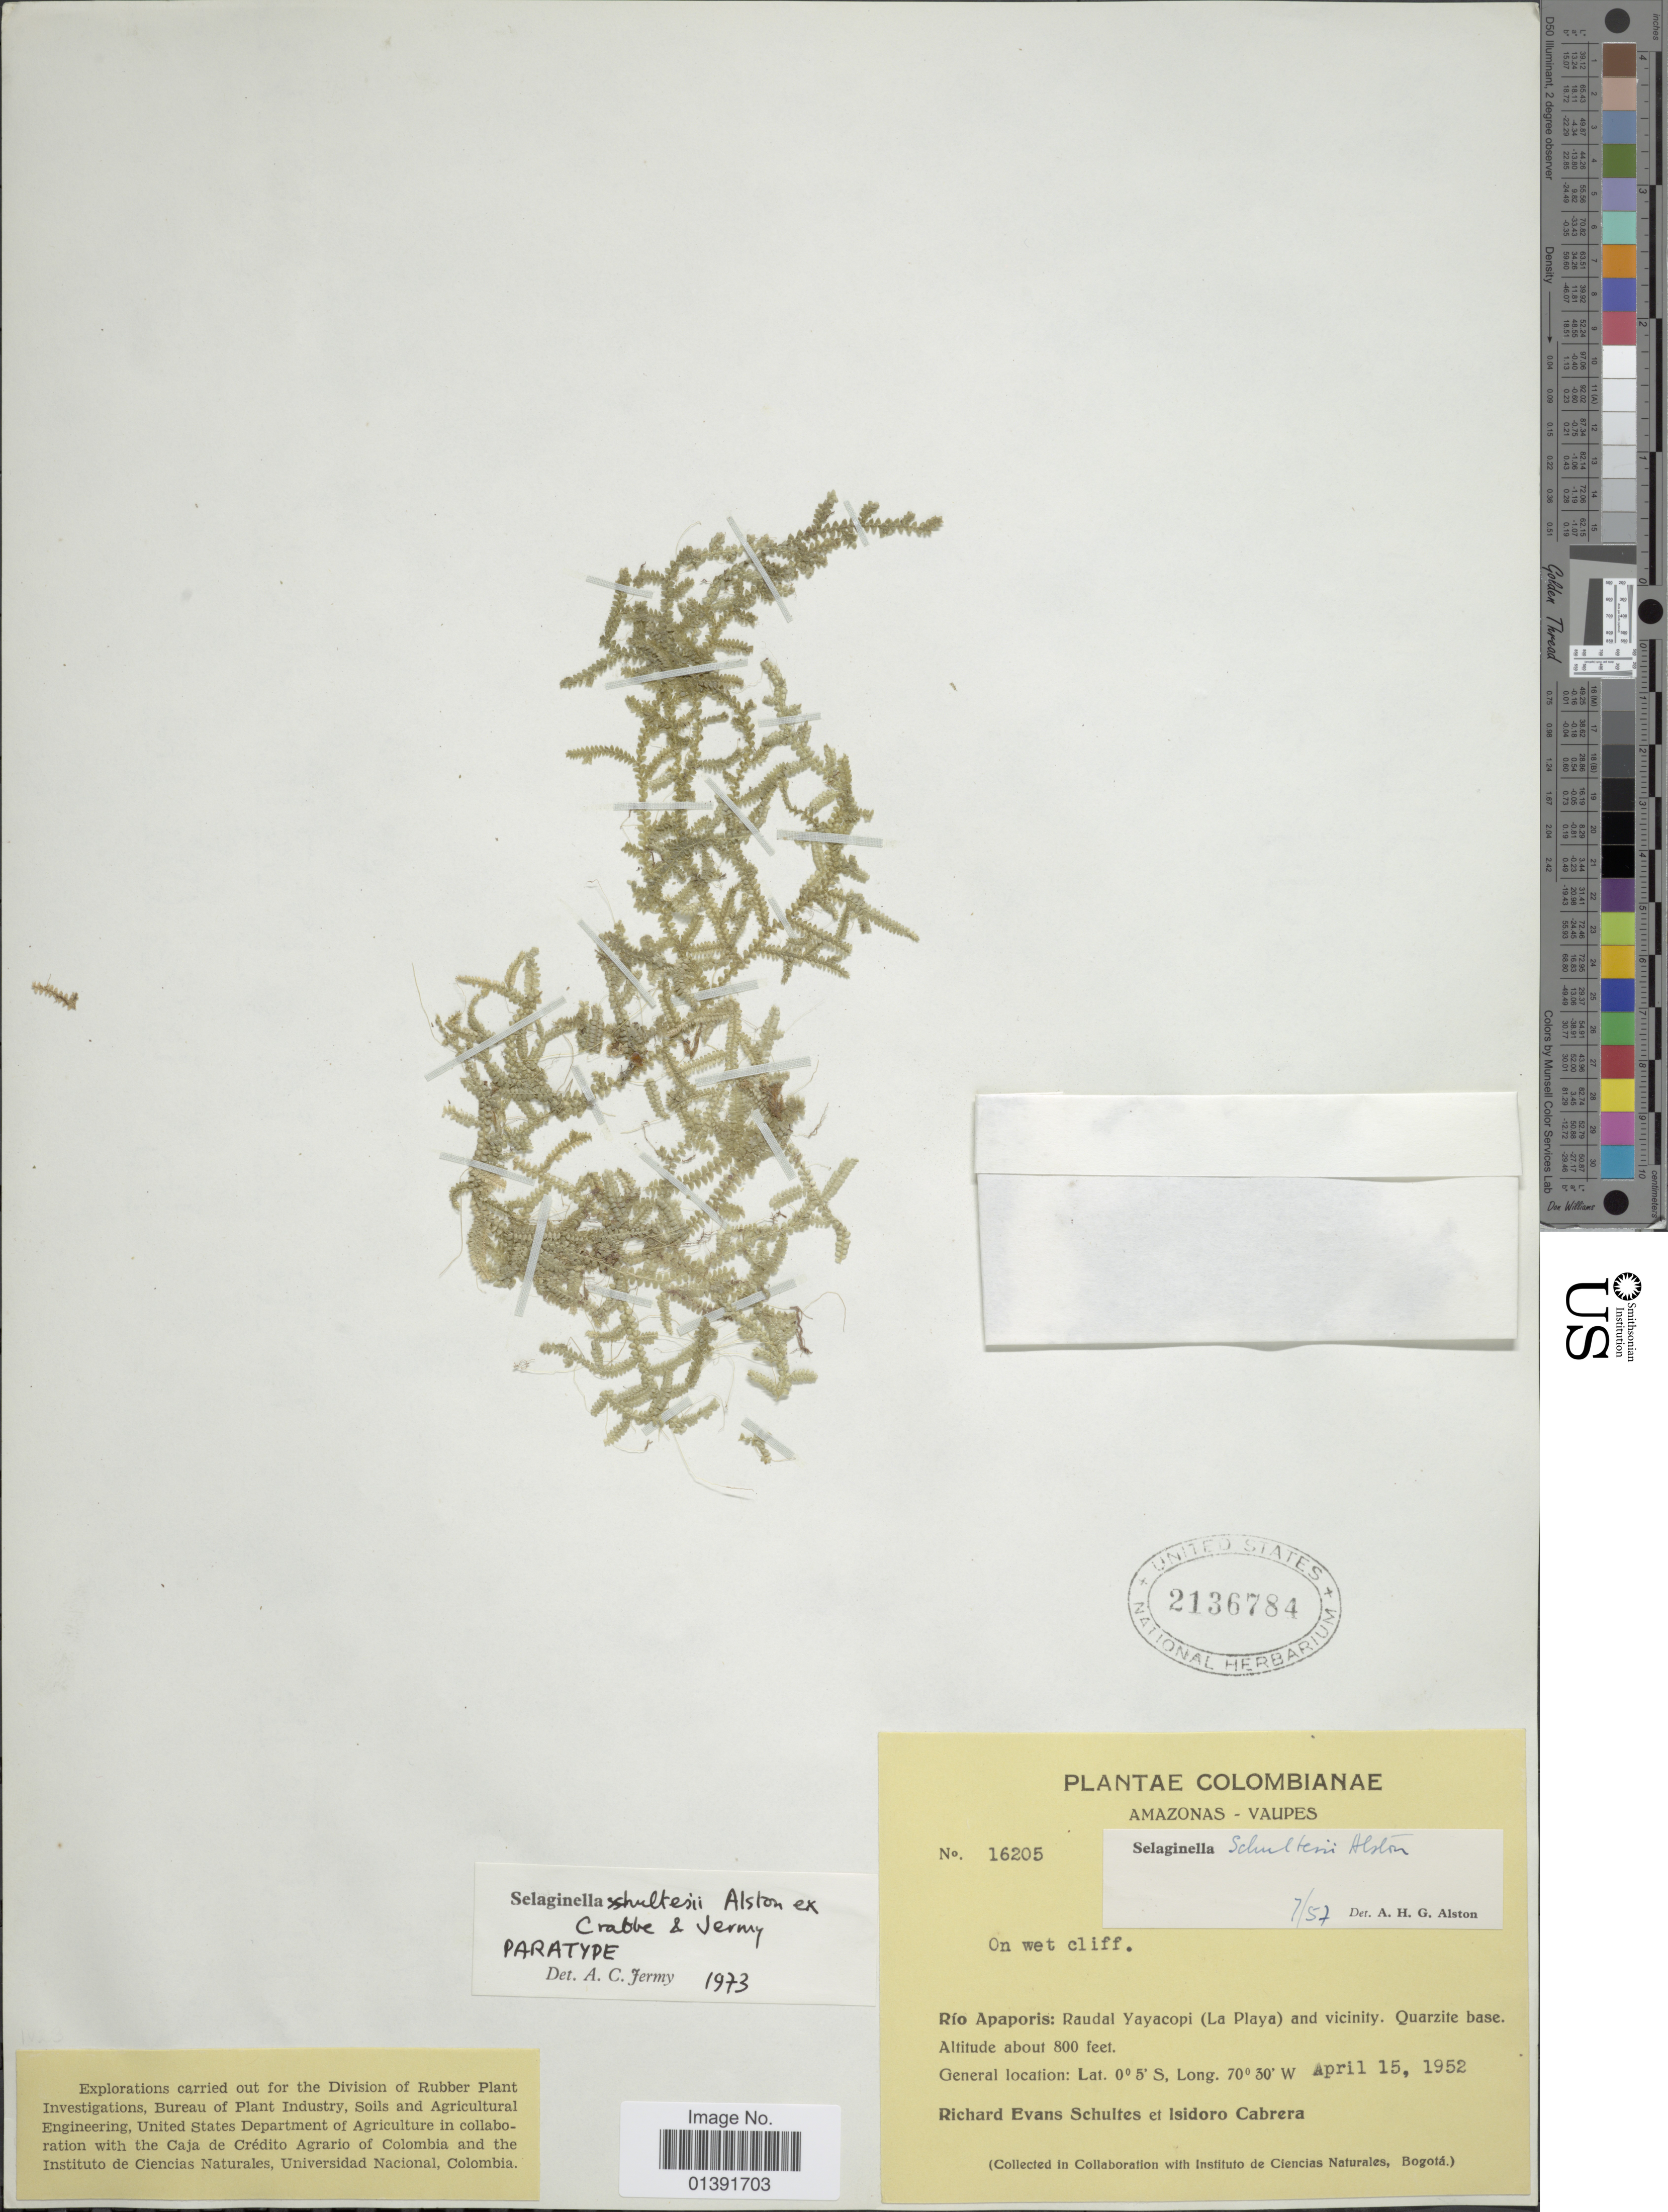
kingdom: Plantae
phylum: Tracheophyta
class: Lycopodiopsida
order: Selaginellales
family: Selaginellaceae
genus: Selaginella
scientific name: Selaginella schultesii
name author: Alston ex Crabbe & Jermy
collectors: R. E. Schultes & I. Cabrera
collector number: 16205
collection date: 1952-04-15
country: Colombia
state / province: Vaupés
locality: Amazones, Rio Apaporis: Raudal Yayacopi (La Playa) and vicinity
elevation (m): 244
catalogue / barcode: US 2136784